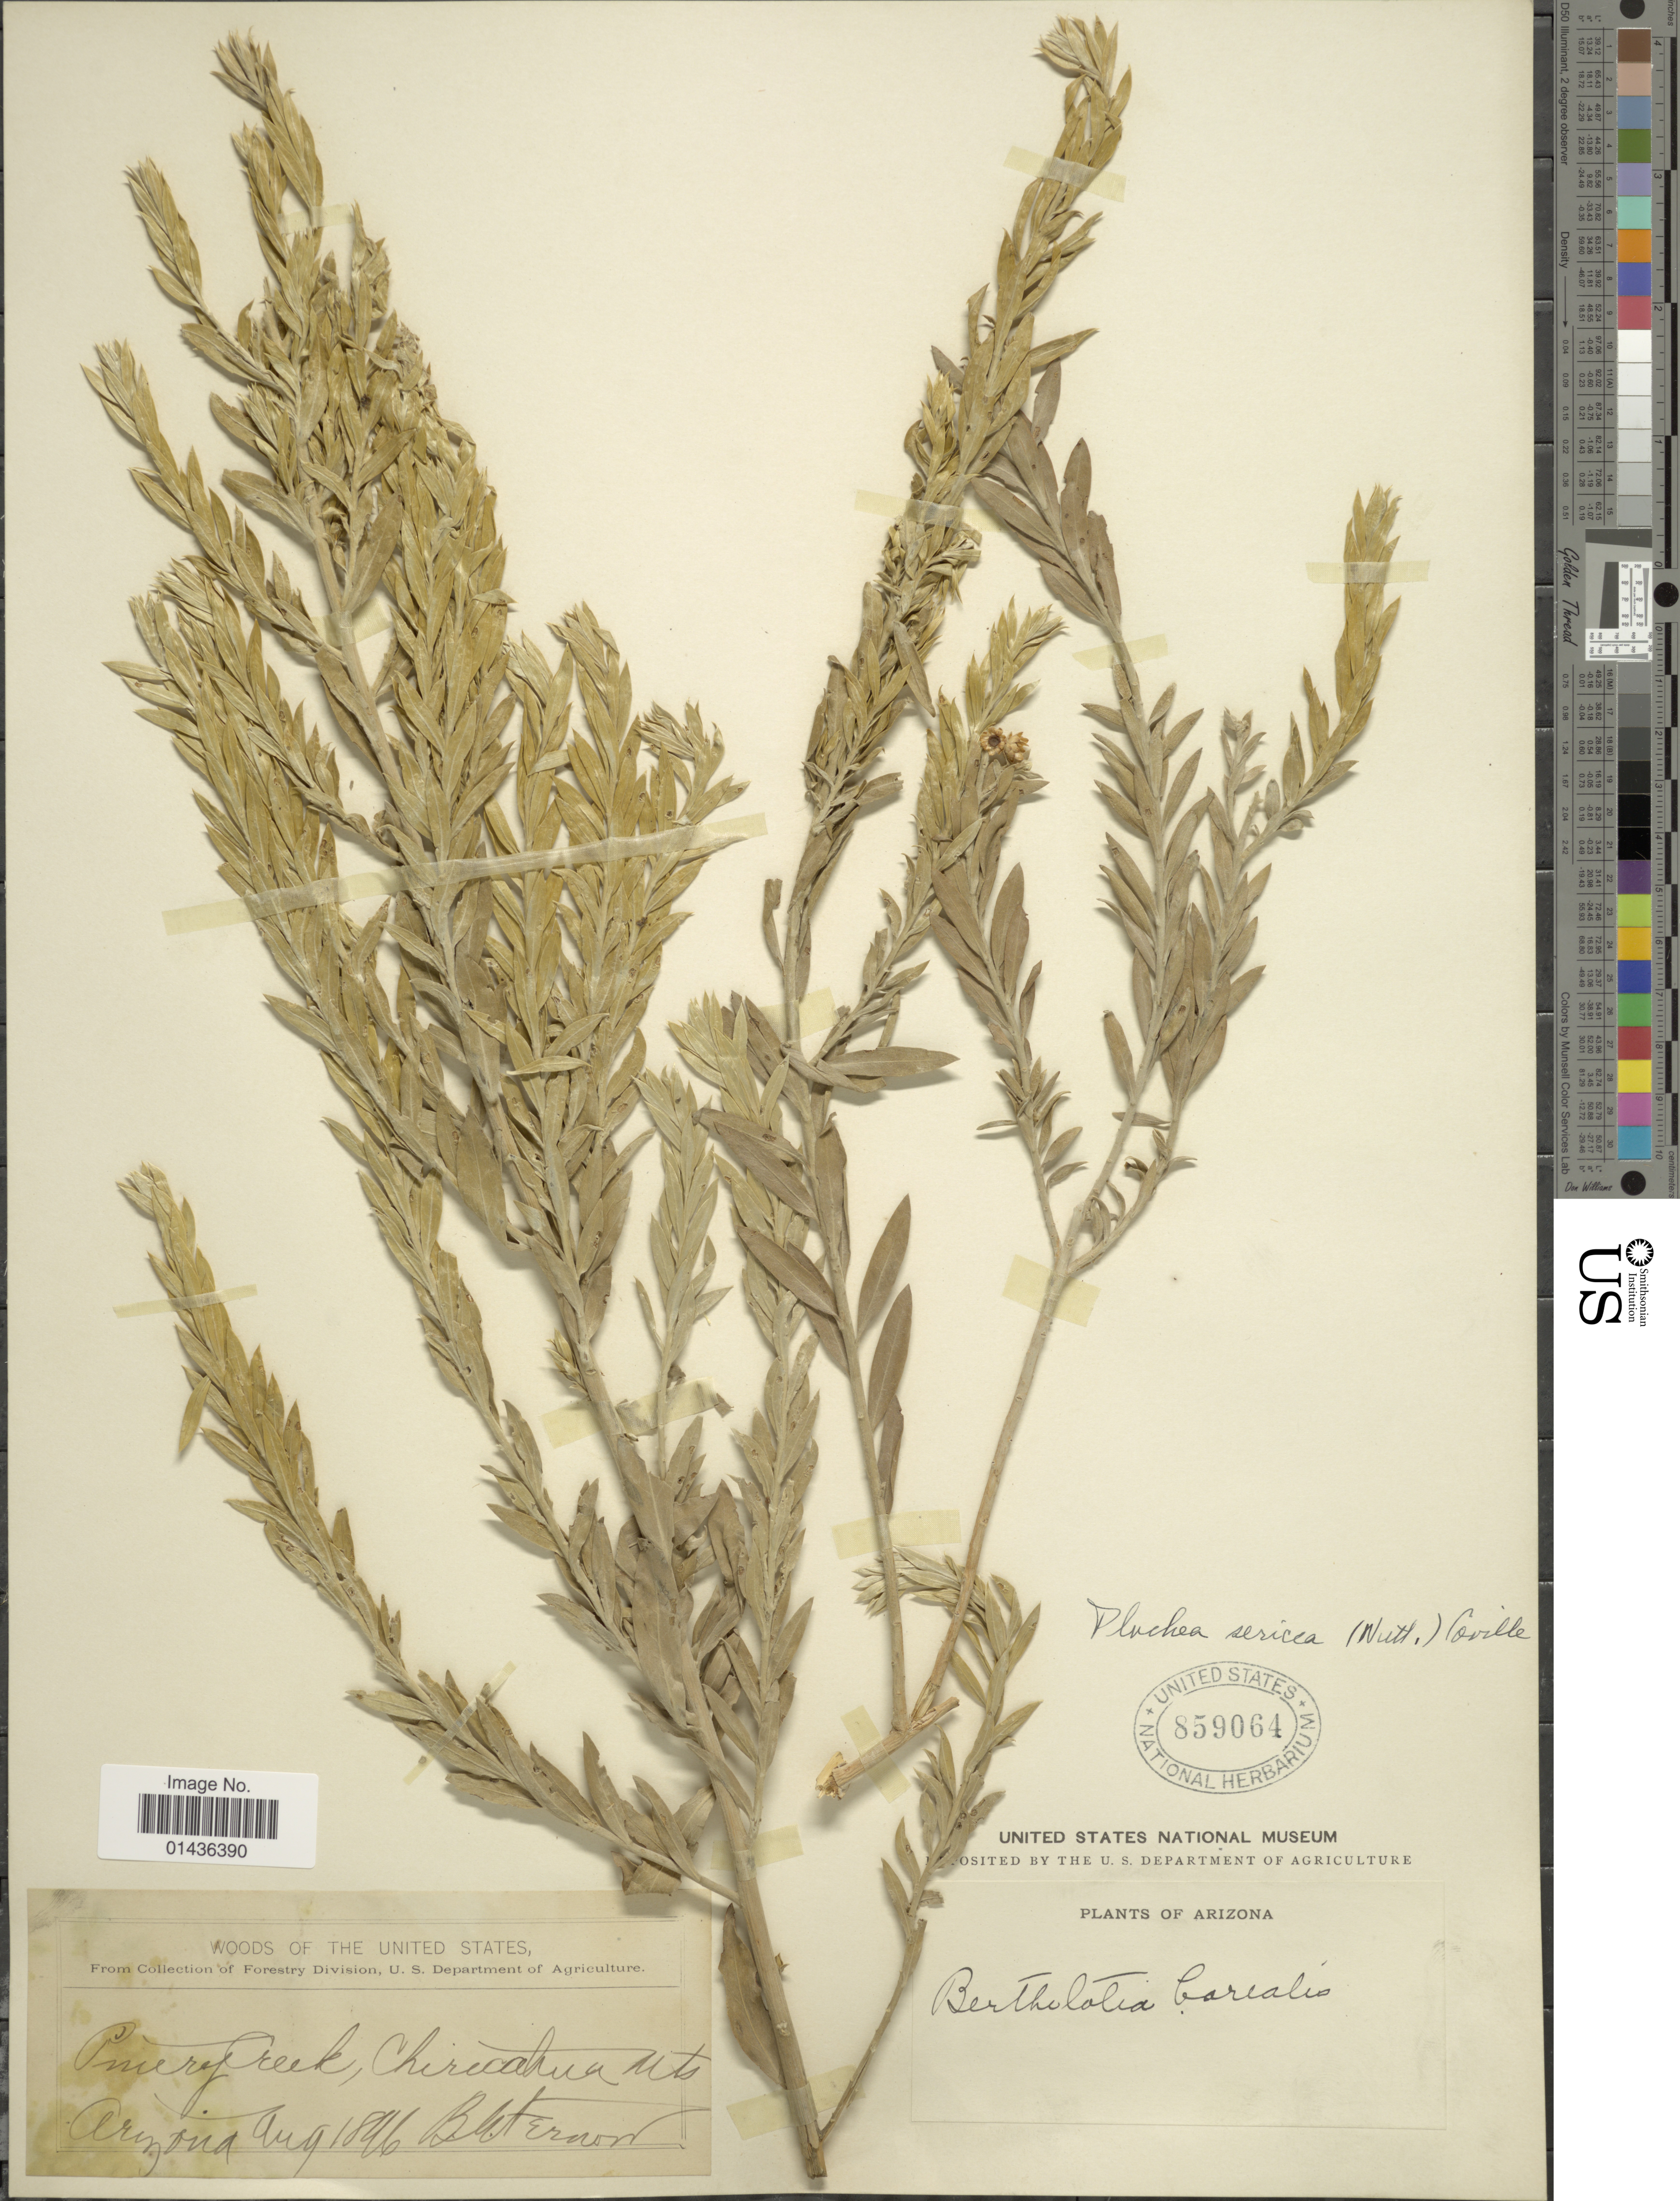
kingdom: Plantae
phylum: Tracheophyta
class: Magnoliopsida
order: Asterales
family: Asteraceae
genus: Pluchea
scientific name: Pluchea sericea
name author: (Nutt.) Coville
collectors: B. Fernow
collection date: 1896-08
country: United States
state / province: Arizona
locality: Pinery Creek, Chiricahua Mts.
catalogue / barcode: US 859064